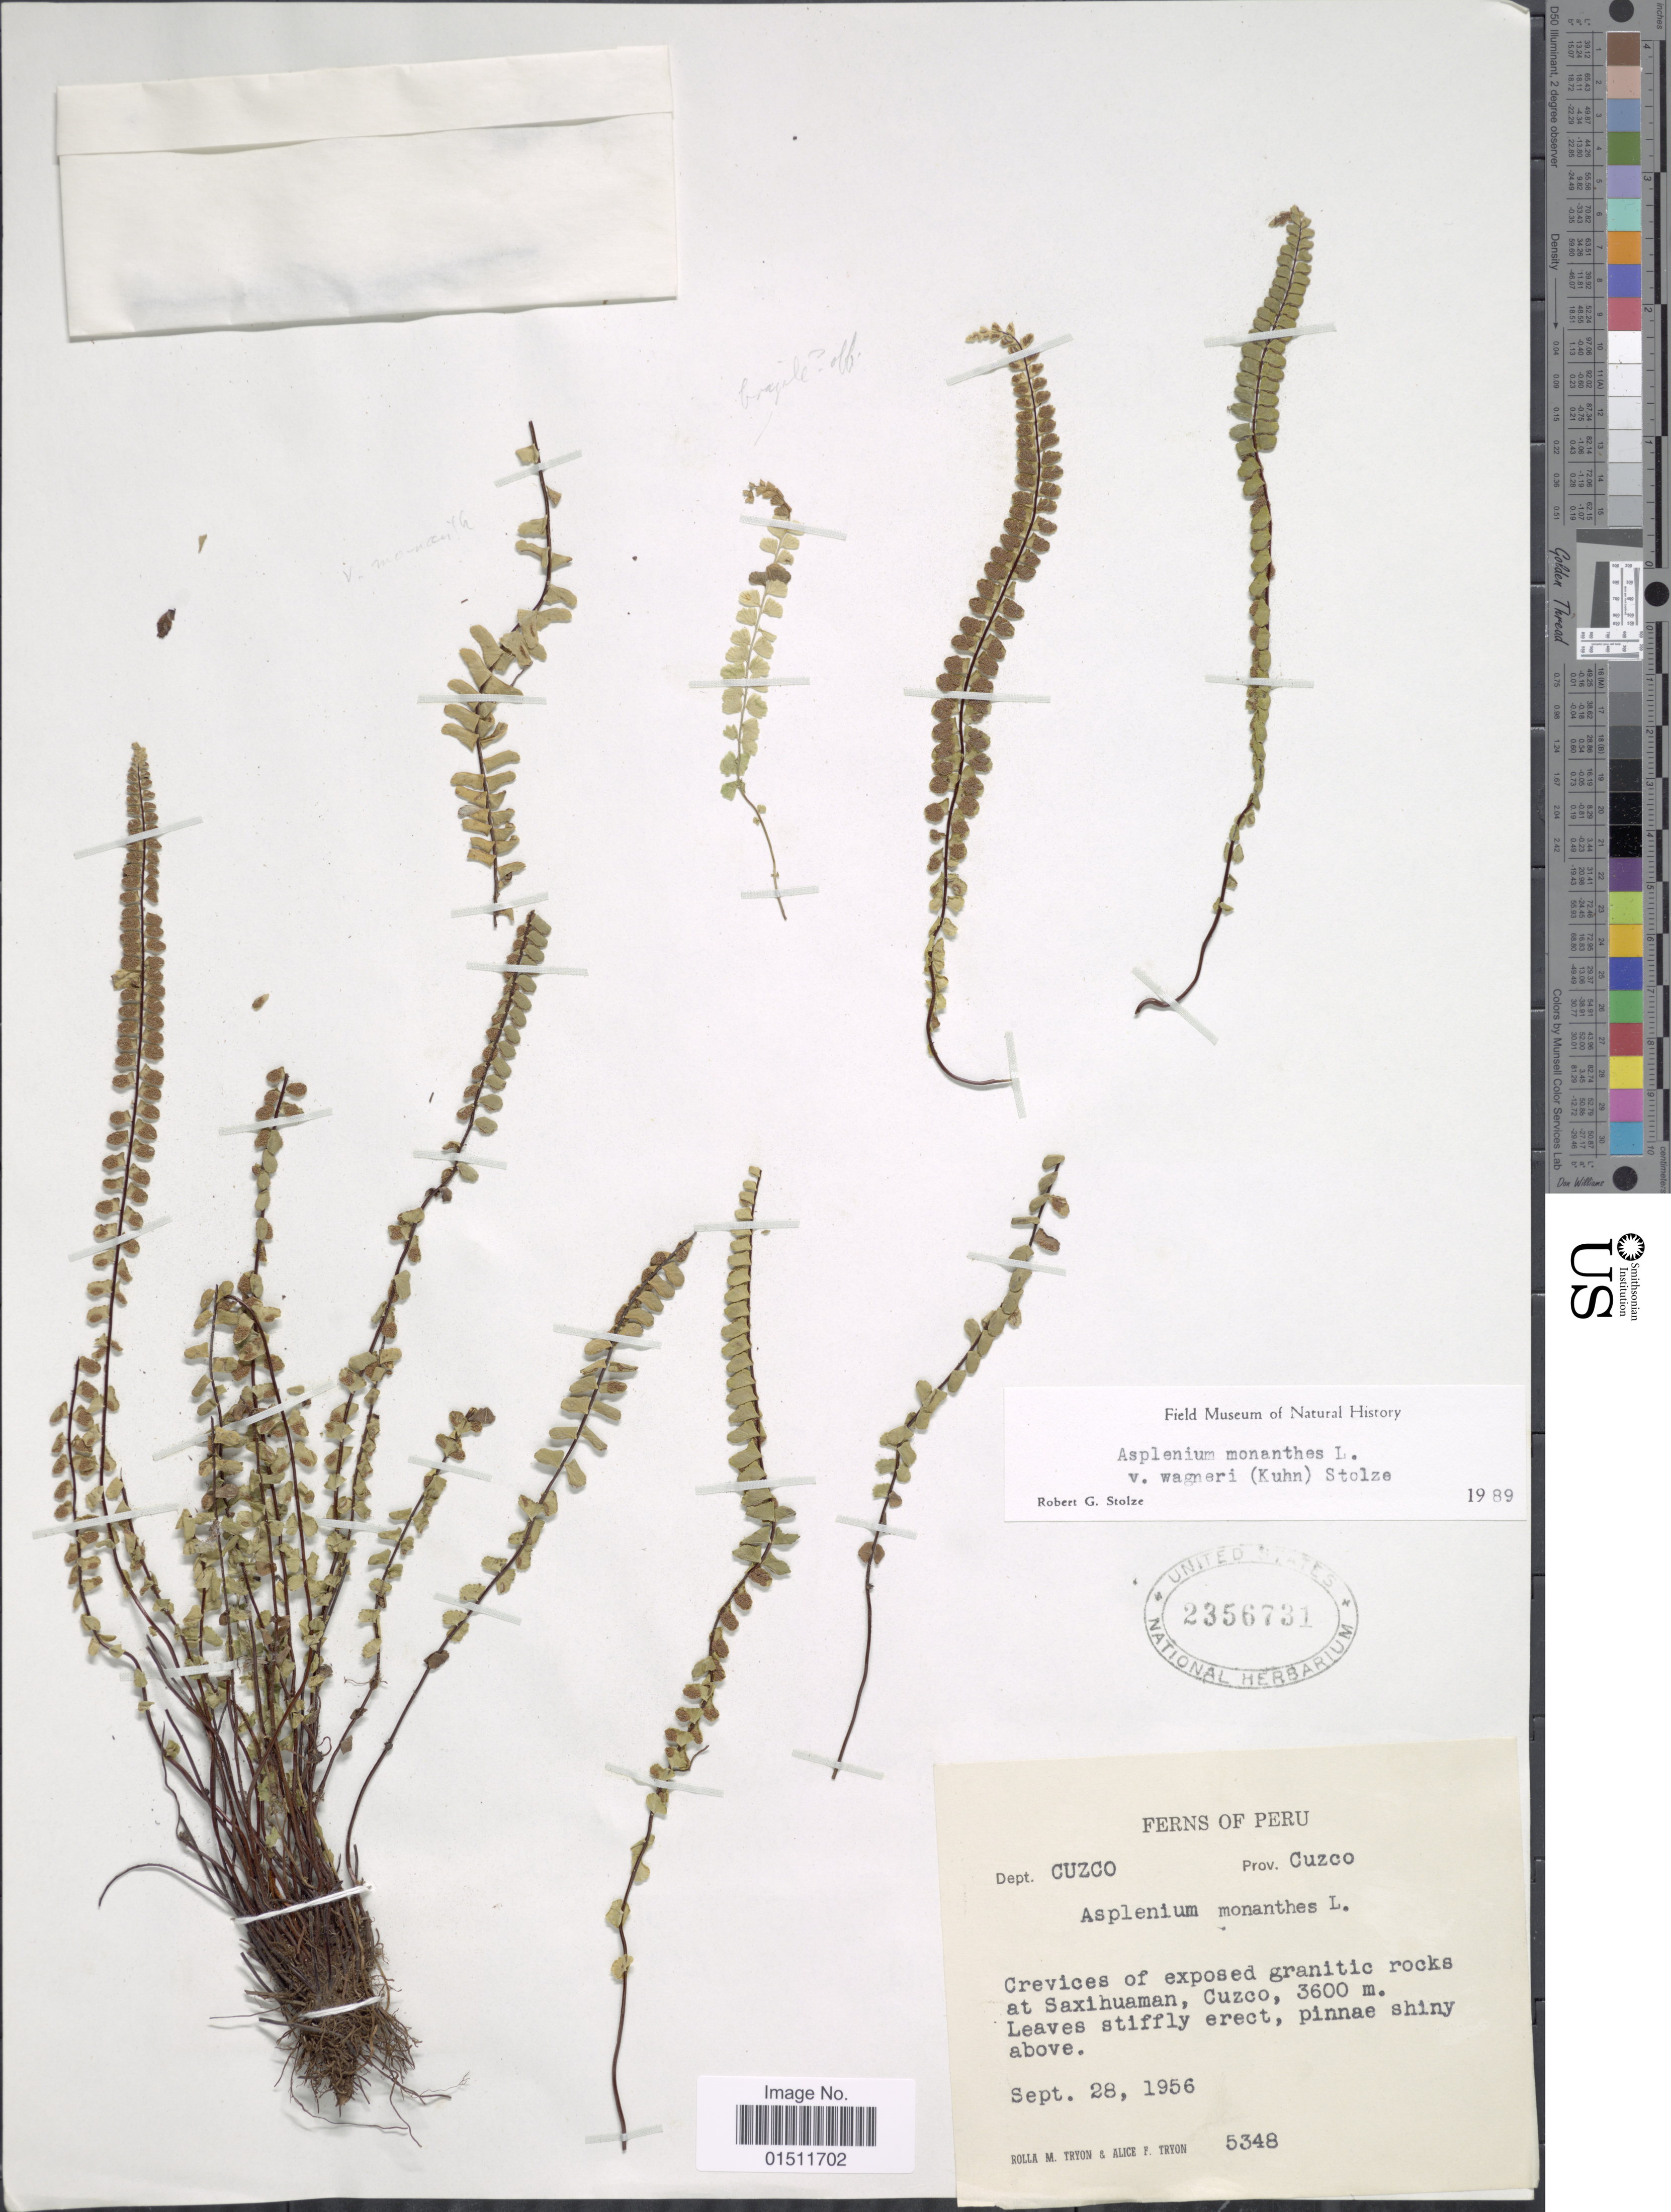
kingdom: Plantae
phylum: Tracheophyta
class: Polypodiopsida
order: Polypodiales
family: Aspleniaceae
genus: Asplenium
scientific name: Asplenium monanthes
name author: L.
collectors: R. M. Tryon & A. F. Tryon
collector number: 5348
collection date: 1956-09-28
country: Peru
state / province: Cusco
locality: Dept. Cuzco, at Saxihuaman, Cuzco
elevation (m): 3600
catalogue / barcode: US 2356731